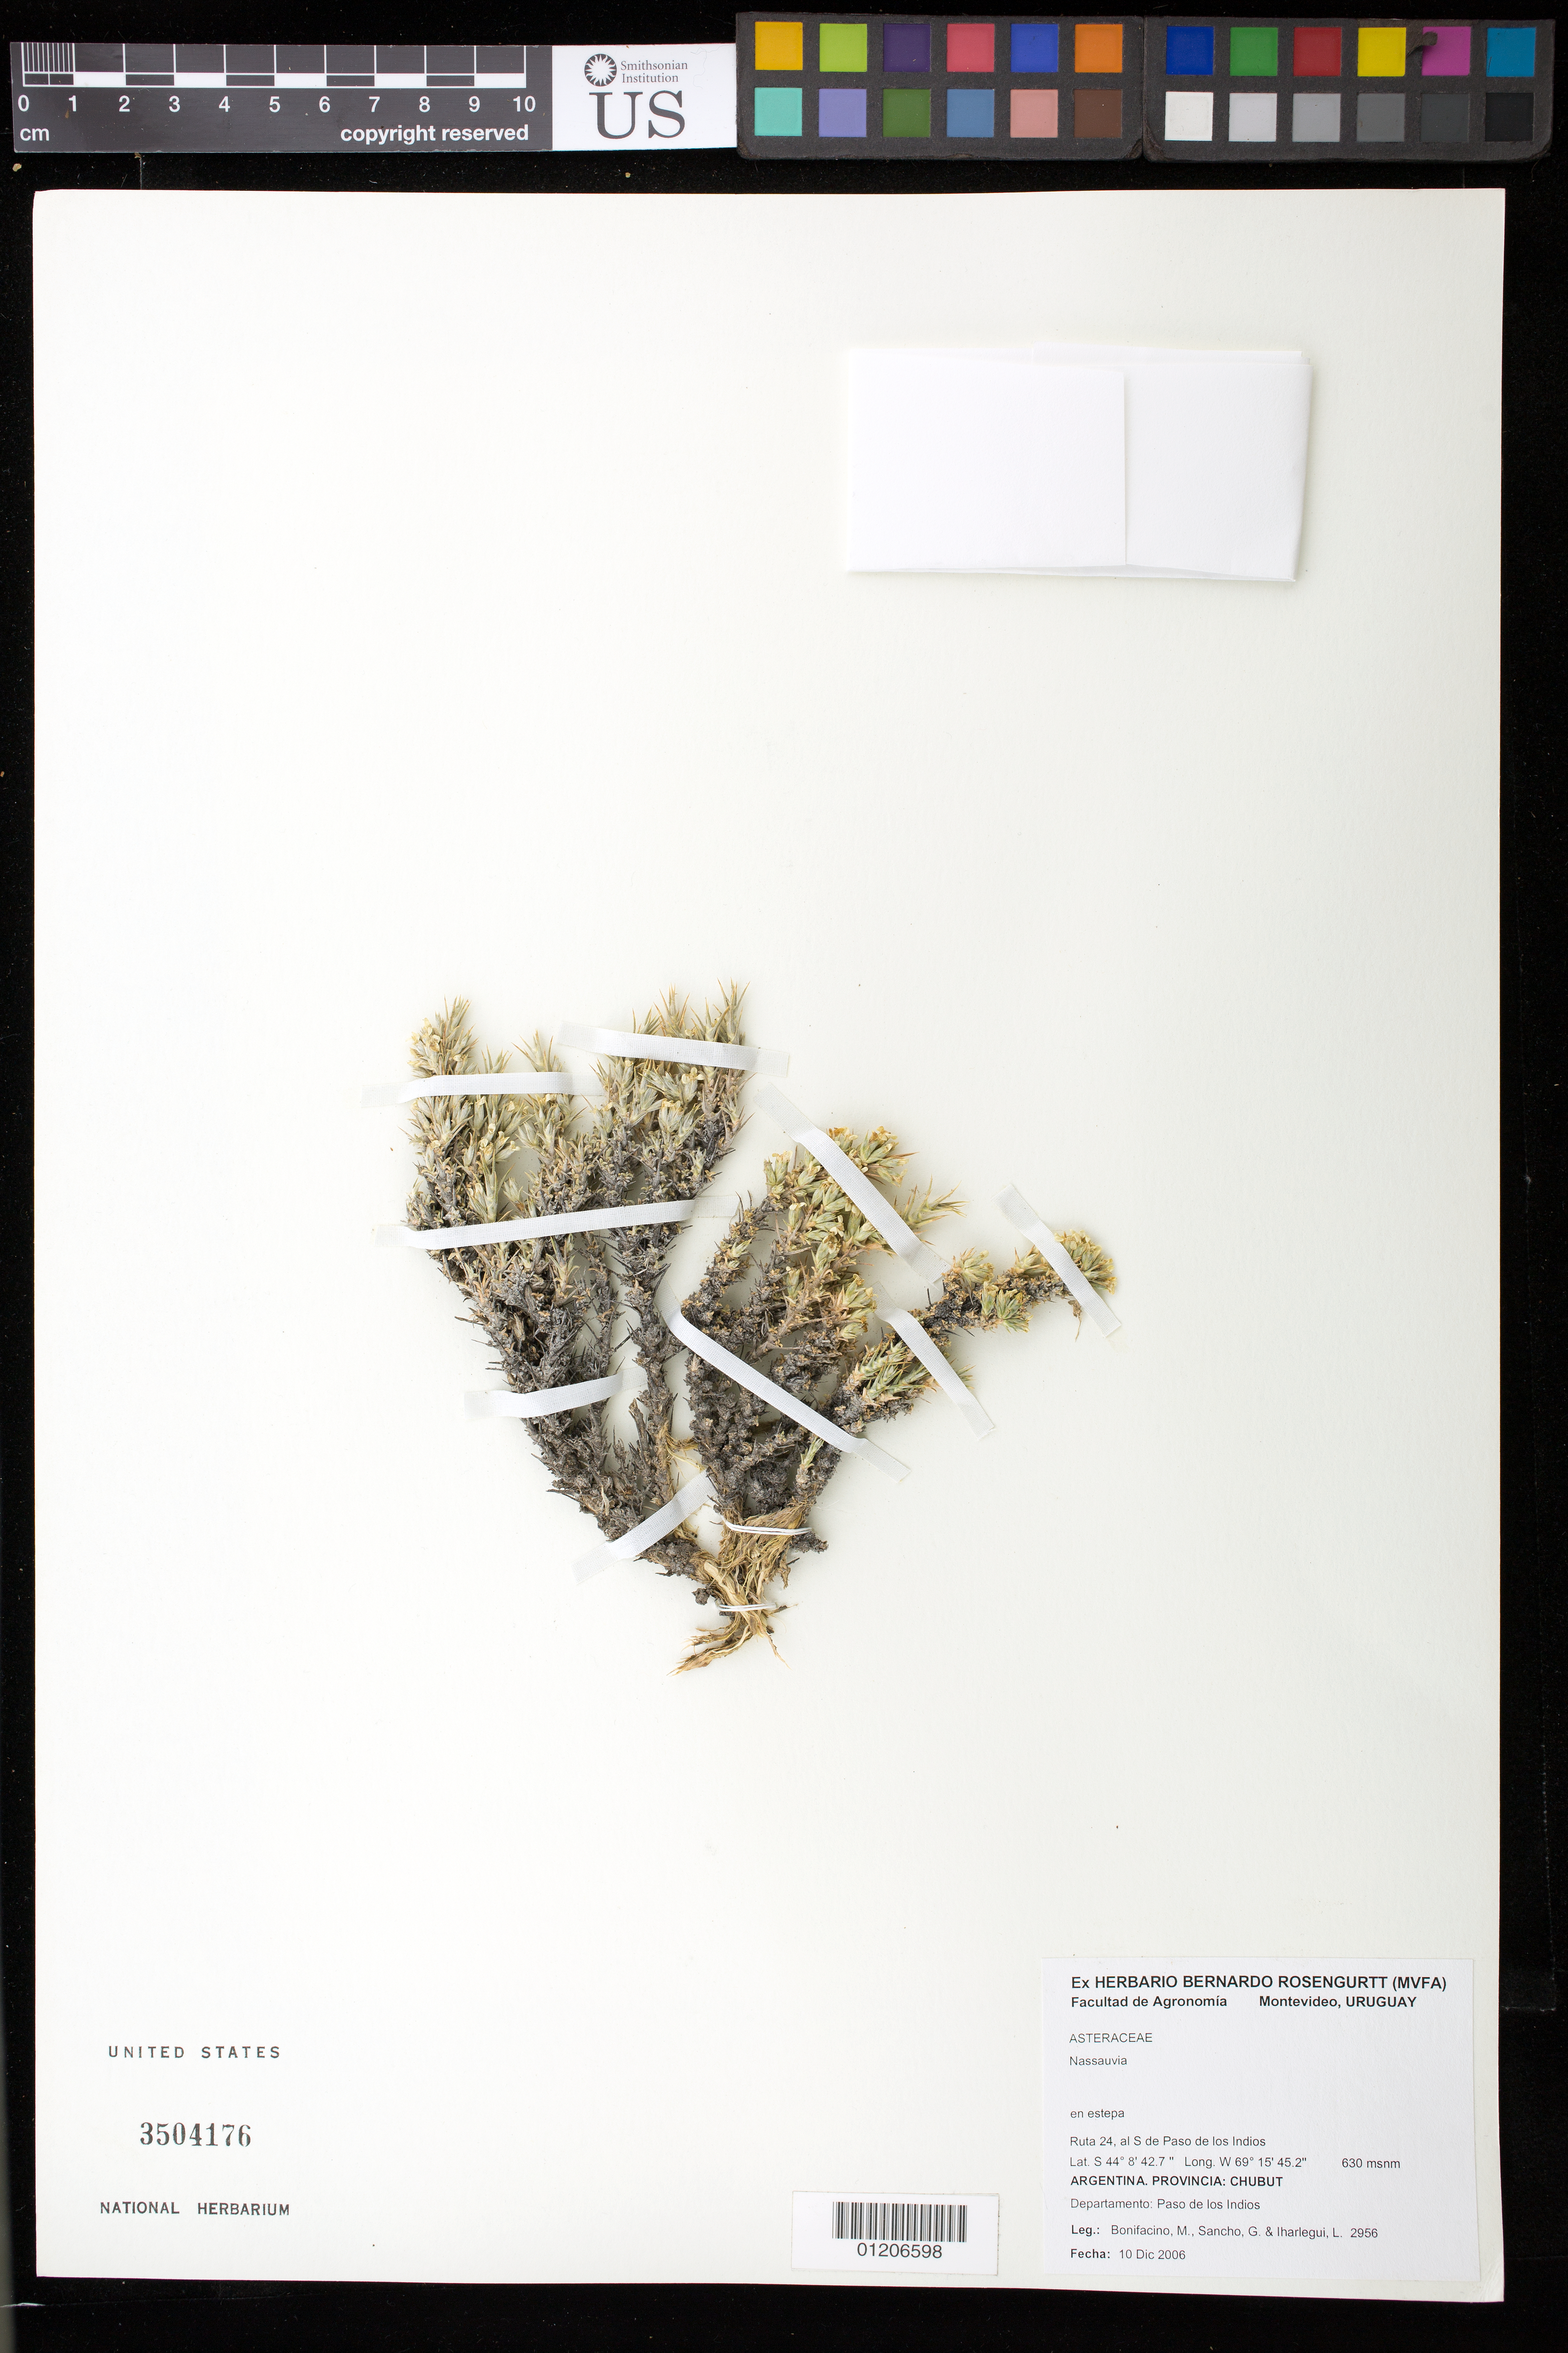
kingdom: Plantae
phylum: Tracheophyta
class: Magnoliopsida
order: Asterales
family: Asteraceae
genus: Ageratina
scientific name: Ageratina cuatrecasasii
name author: R.M. King & H. Rob.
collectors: J. Cuatrecasas & R. Romero Castañeda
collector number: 25042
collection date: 1959-11-06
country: Colombia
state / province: Magdalena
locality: Sierra de Perijá, east Manuare: Sabana Rubia.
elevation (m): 3000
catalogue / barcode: US 3504176